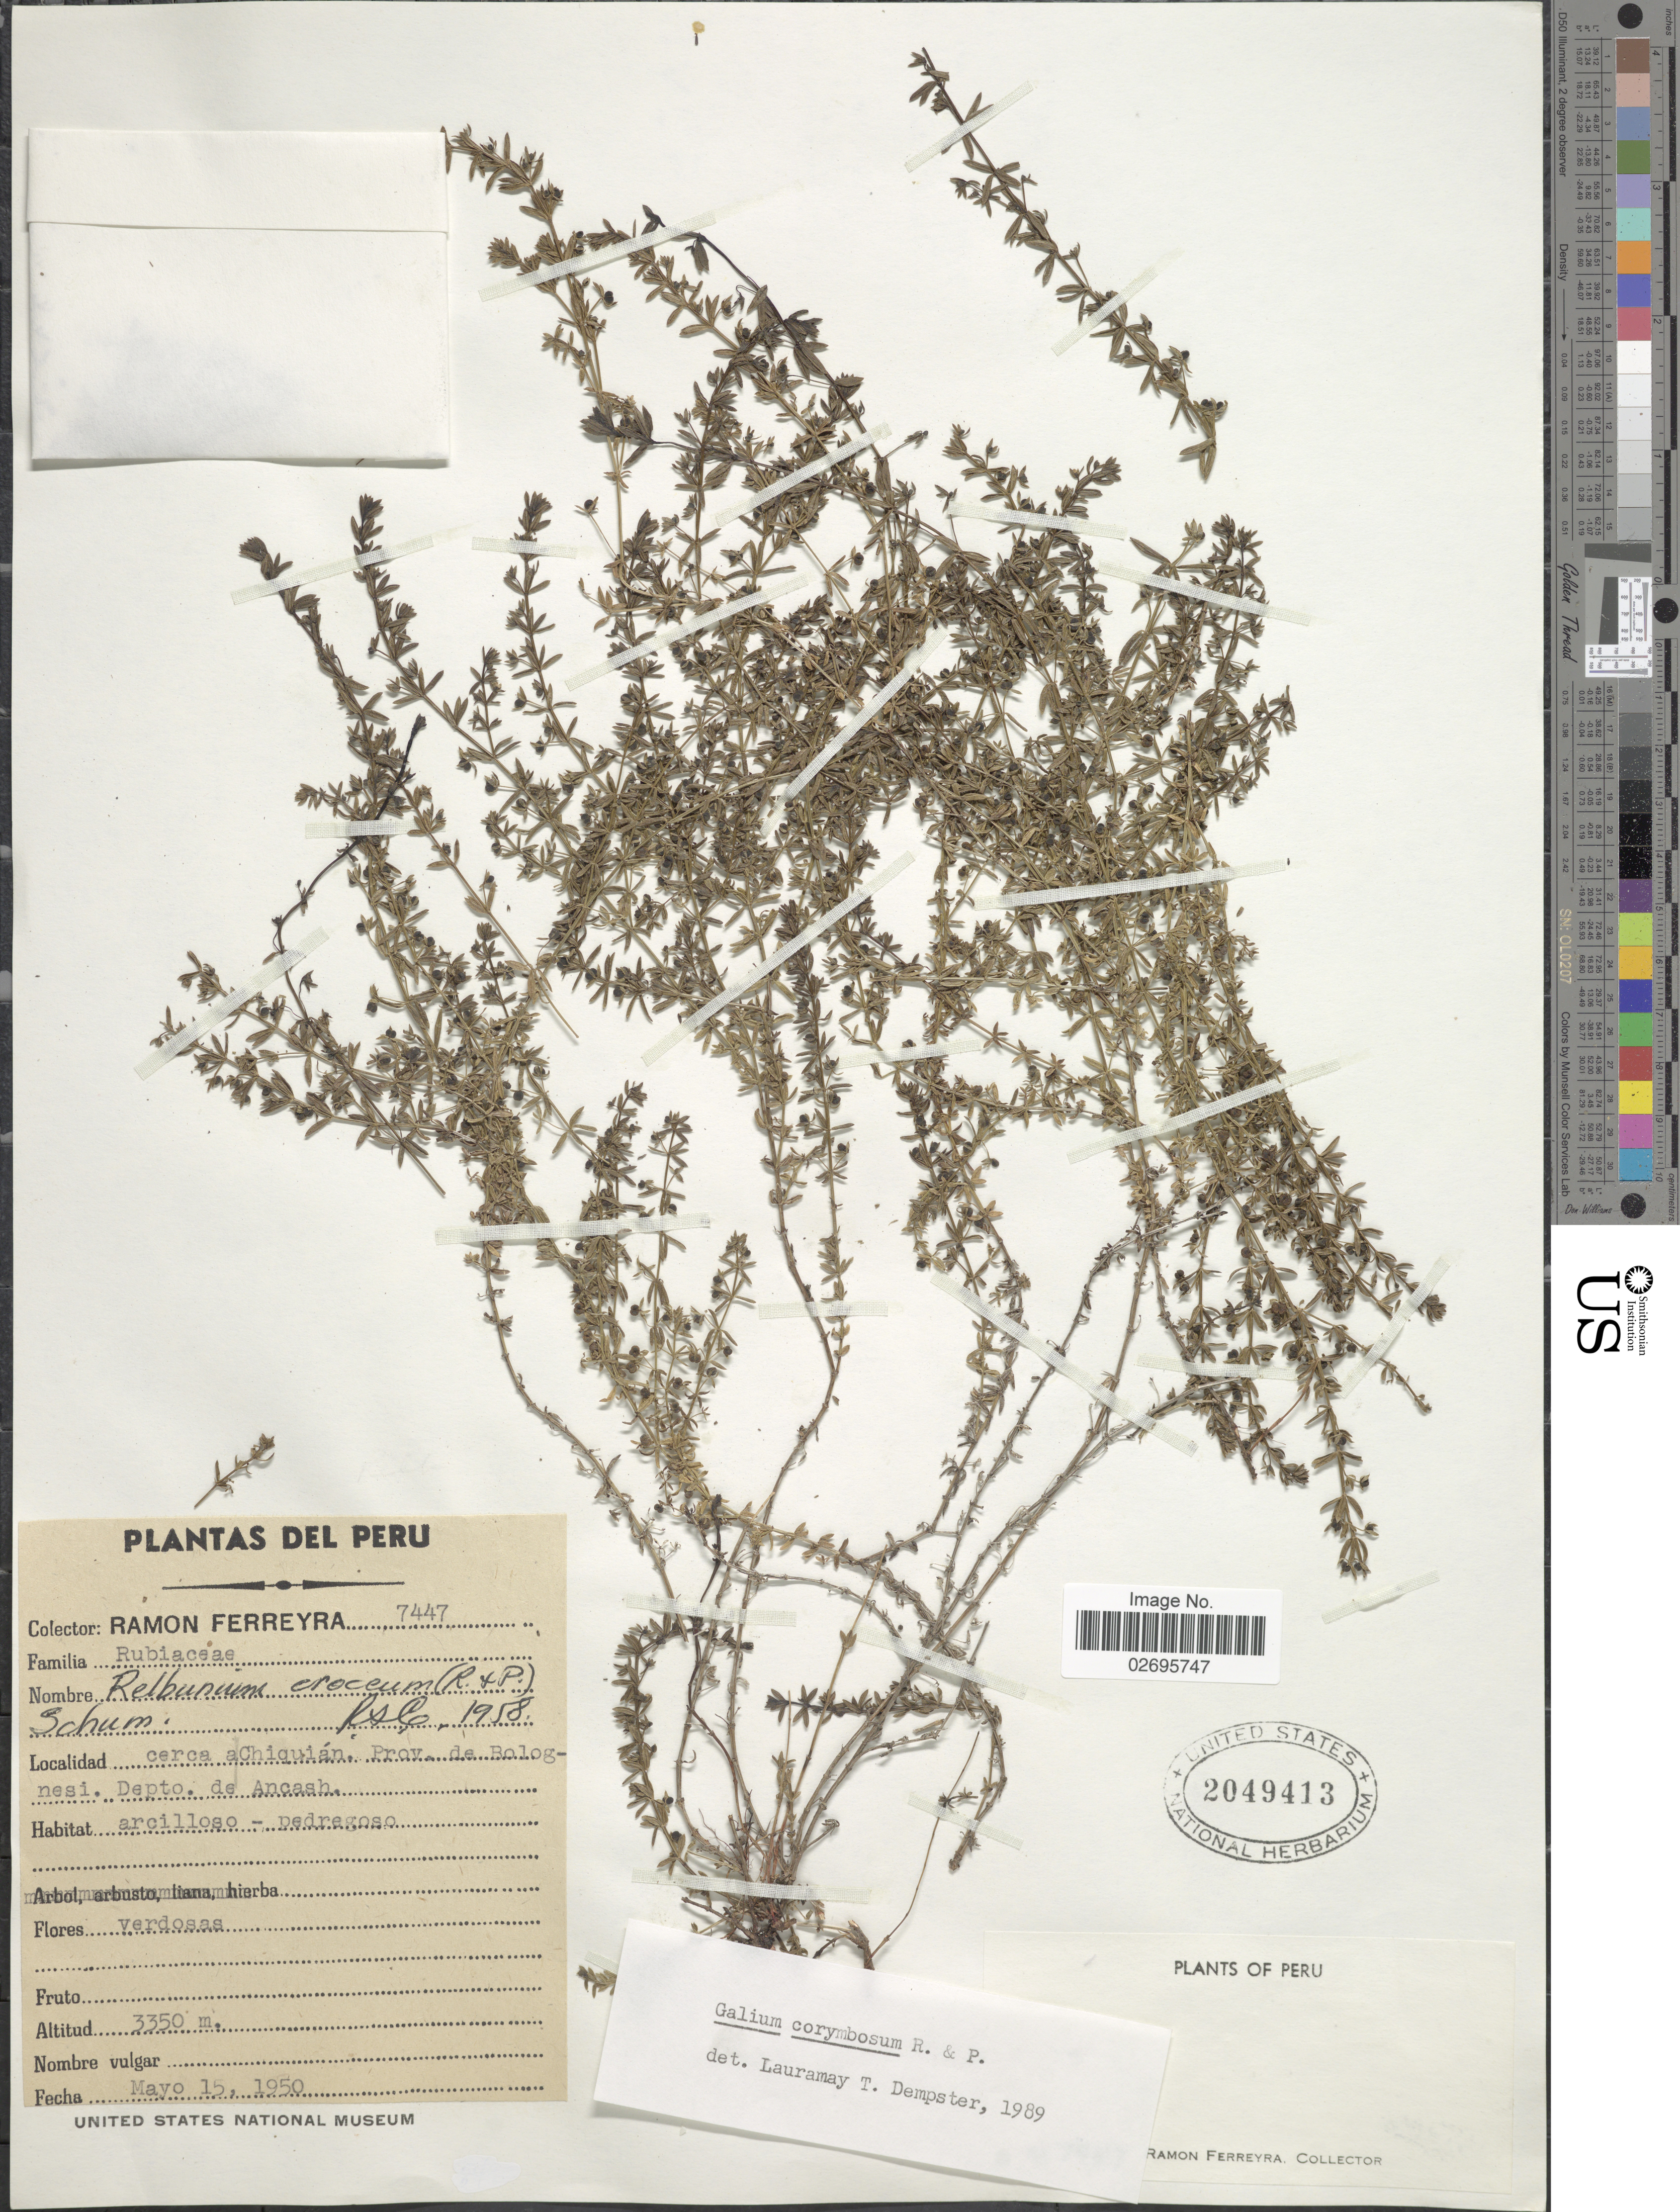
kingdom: Plantae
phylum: Tracheophyta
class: Magnoliopsida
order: Gentianales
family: Rubiaceae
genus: Galium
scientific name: Galium corymbosum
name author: Ruiz & Pav.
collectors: R. A. Ferreyra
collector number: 7447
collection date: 1950-05-15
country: Peru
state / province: Ancash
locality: Cerca a Chiquian, Prov. de Bolognesi, Depto. de Ancash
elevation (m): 3350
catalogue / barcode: US 2049413